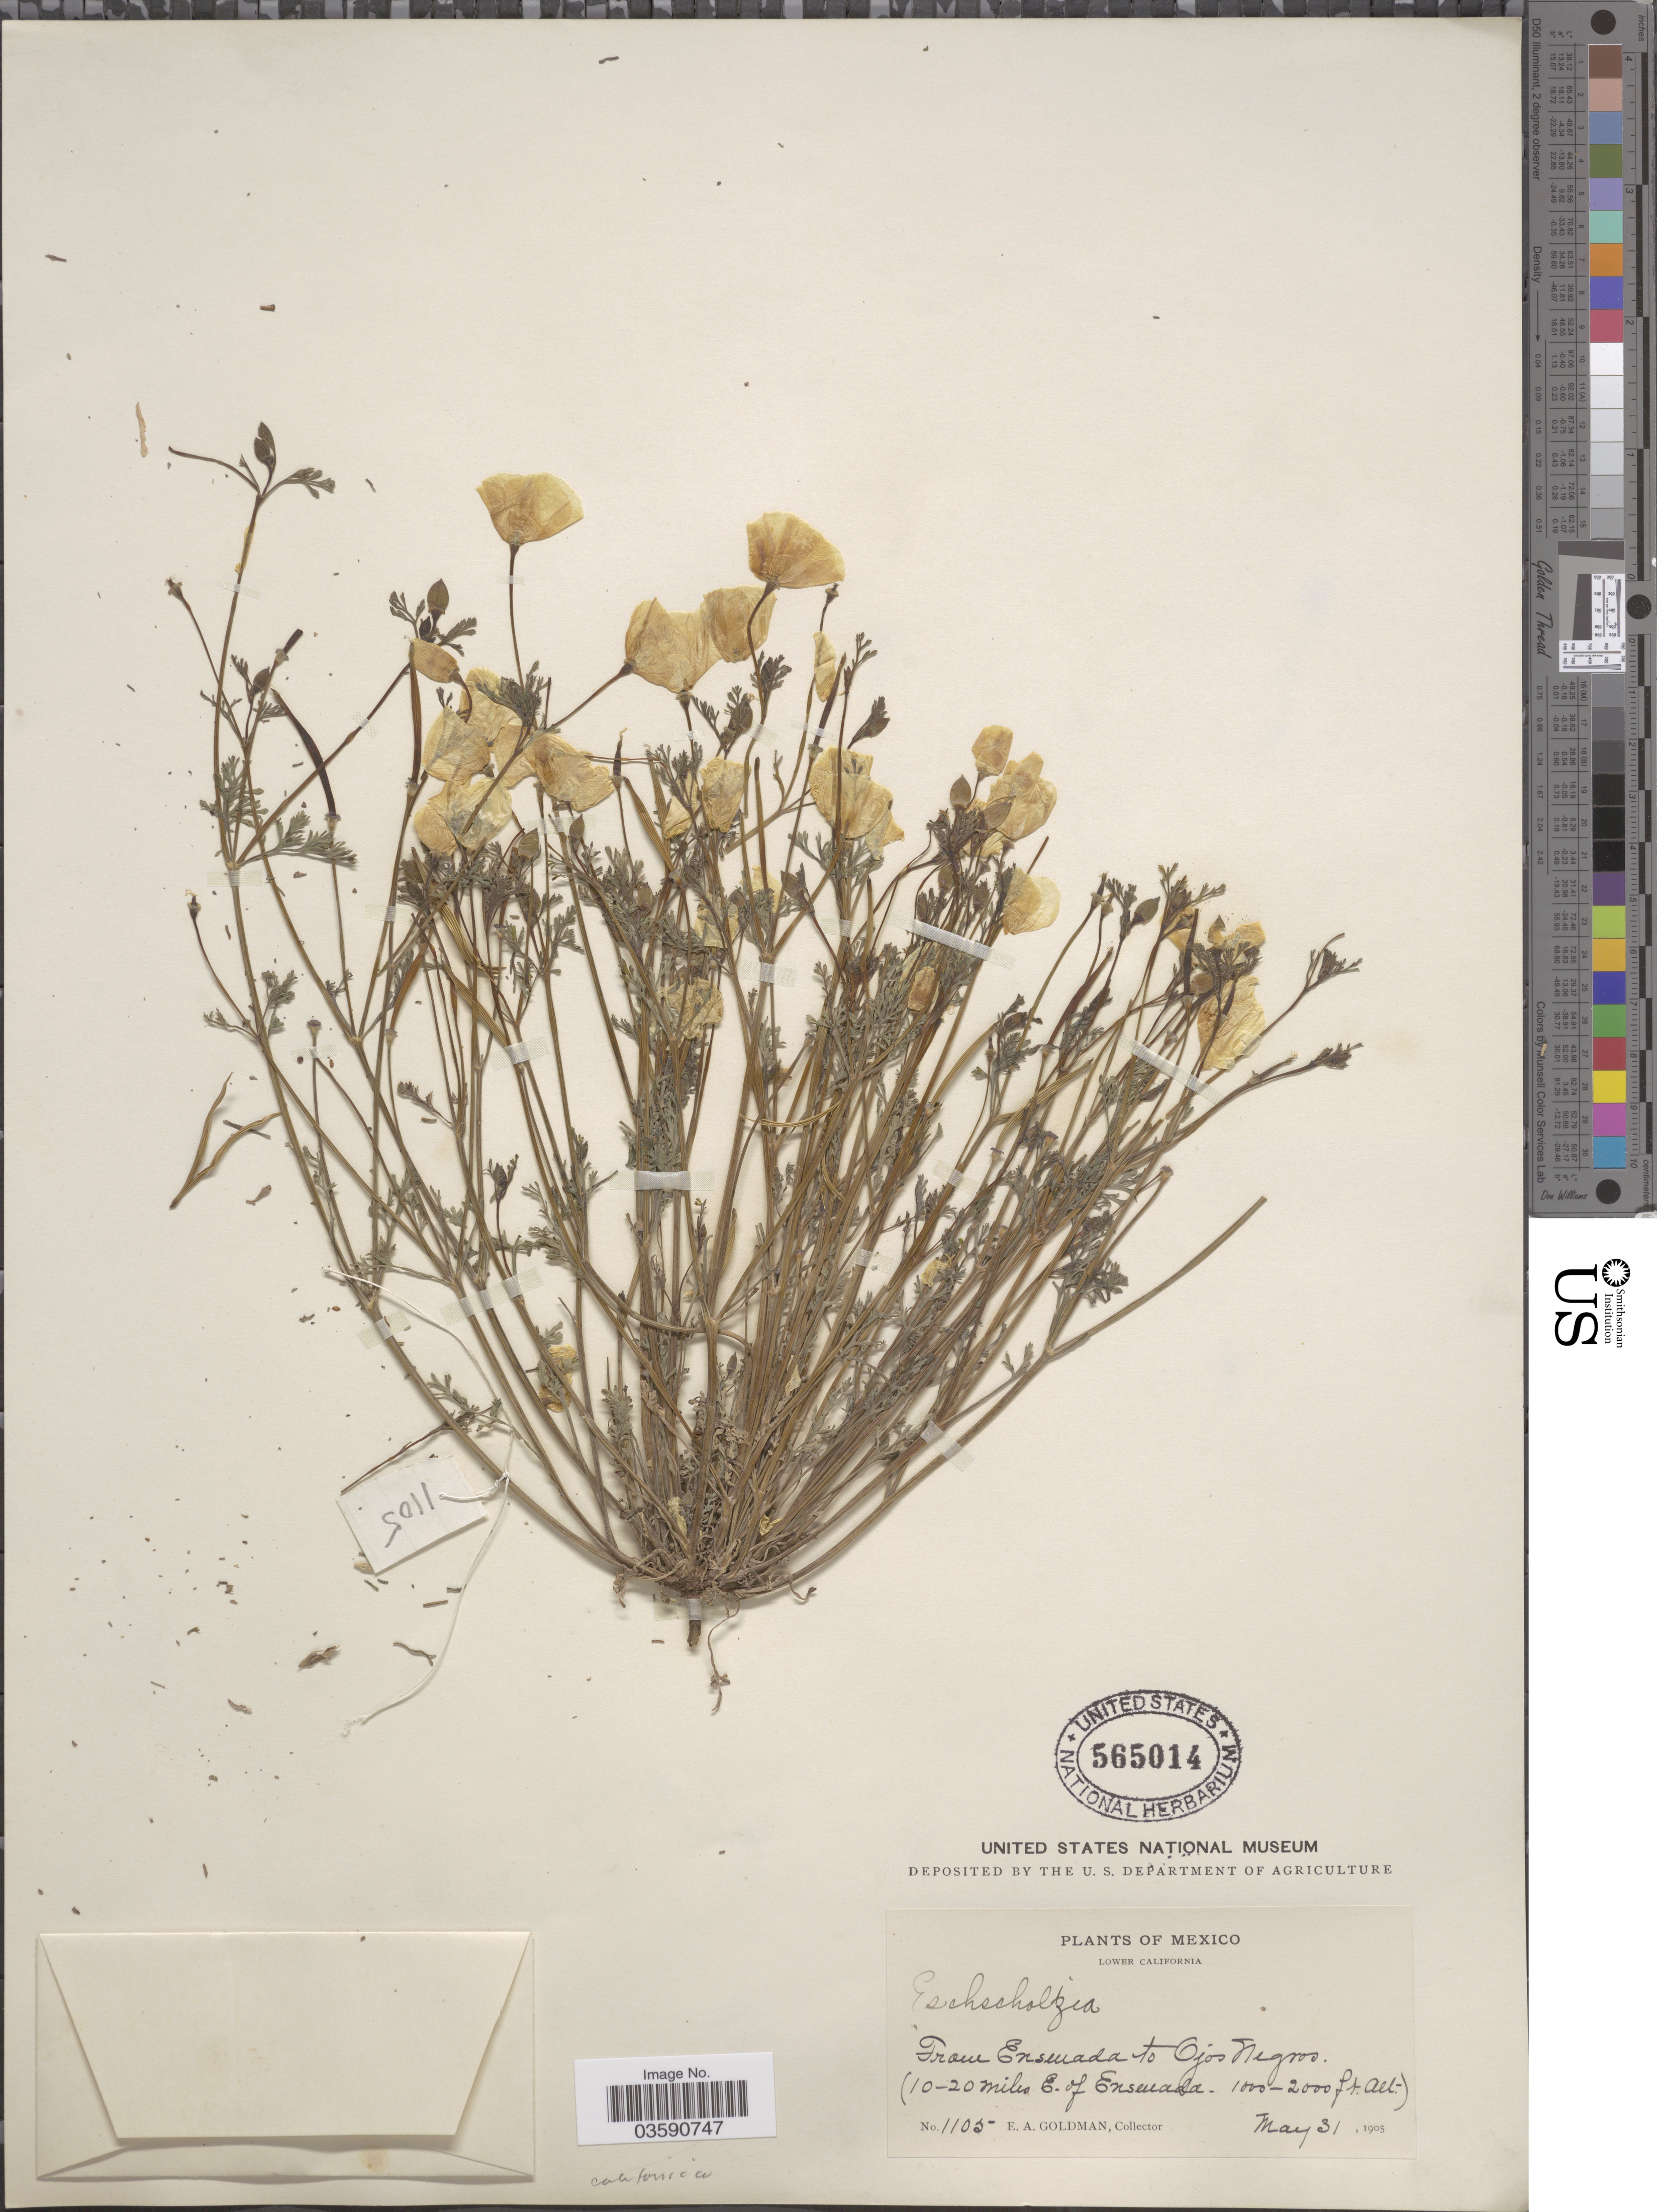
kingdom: Plantae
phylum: Tracheophyta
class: Magnoliopsida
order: Ranunculales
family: Papaveraceae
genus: Eschscholzia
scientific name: Eschscholzia californica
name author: Cham.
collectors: E. A. Goldman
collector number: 1105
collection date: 1905-05-31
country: Mexico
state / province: Baja California Norte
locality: Lower California. From Ensenada to Ojos Negros (10-20 miles E. of Ensenada).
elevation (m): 305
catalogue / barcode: US 565014